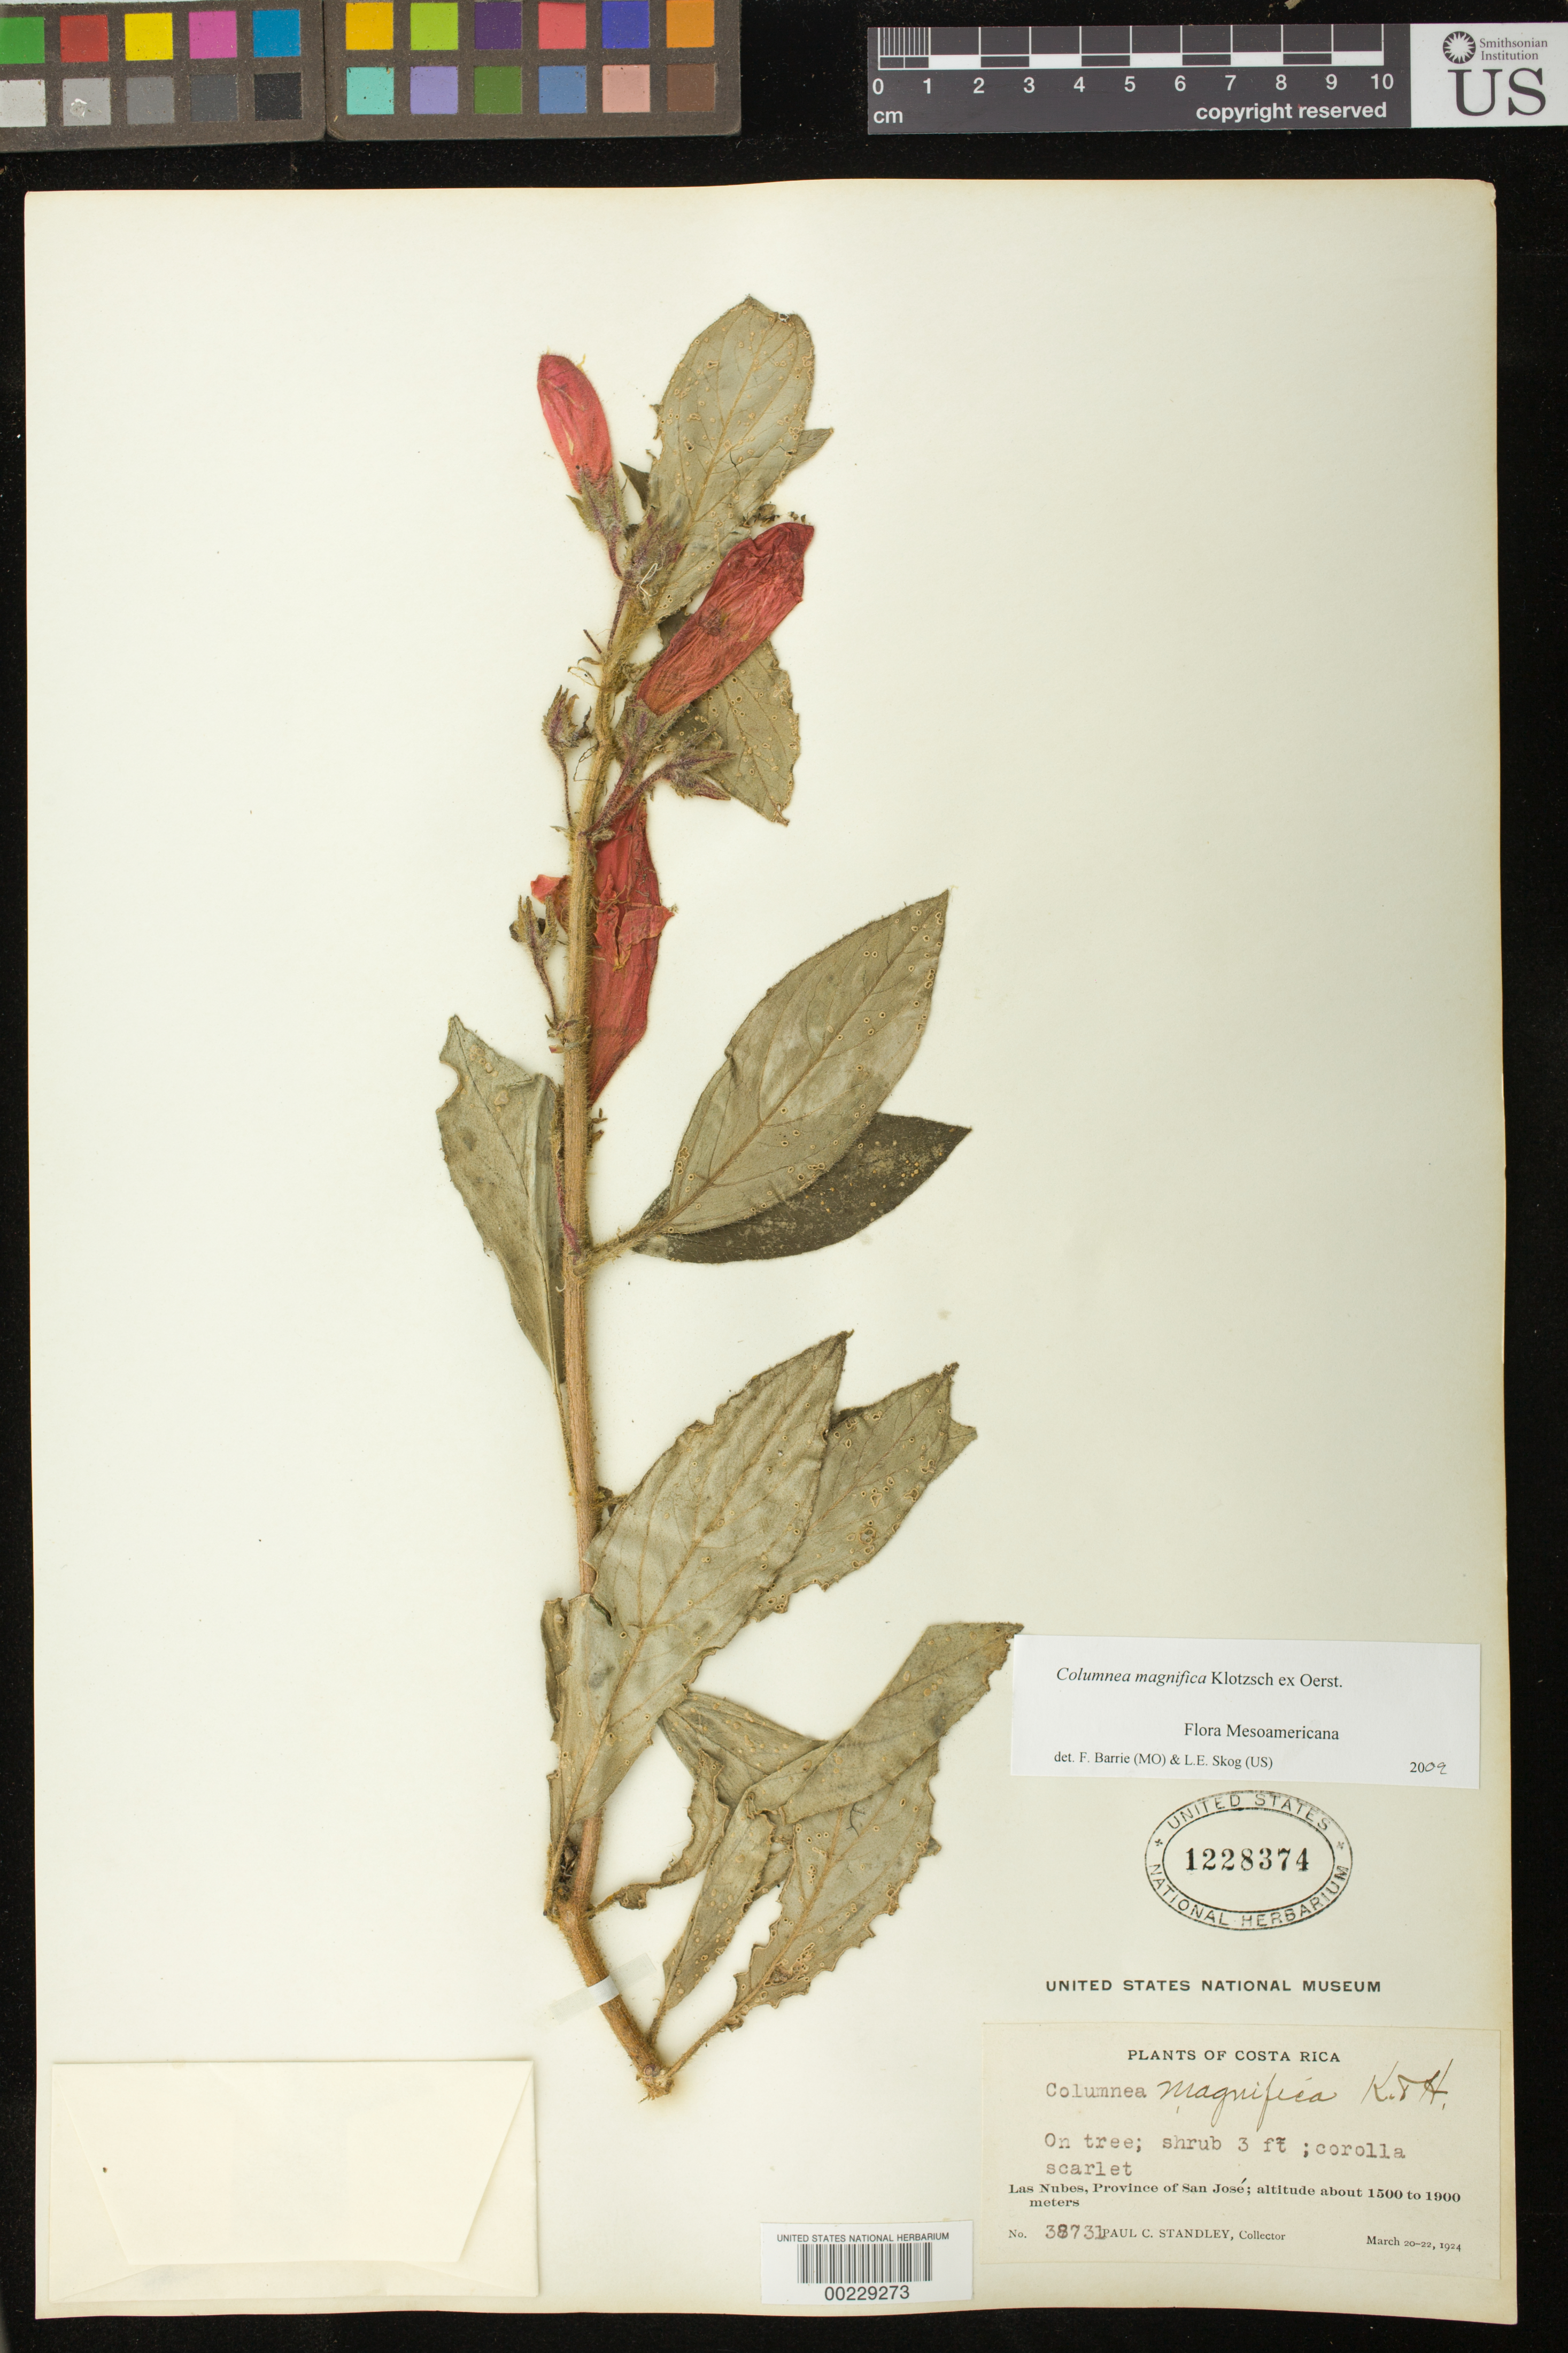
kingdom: Plantae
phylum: Tracheophyta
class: Magnoliopsida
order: Lamiales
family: Gesneriaceae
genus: Columnea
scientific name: Columnea magnifica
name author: Klotzsch ex Oerst.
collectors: P. C. Standley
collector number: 38731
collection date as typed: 20-22 Mar 1924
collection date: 1924-03-20/1924-03-22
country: Costa Rica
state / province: San José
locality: Las Nubes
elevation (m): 1500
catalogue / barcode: US 1228374